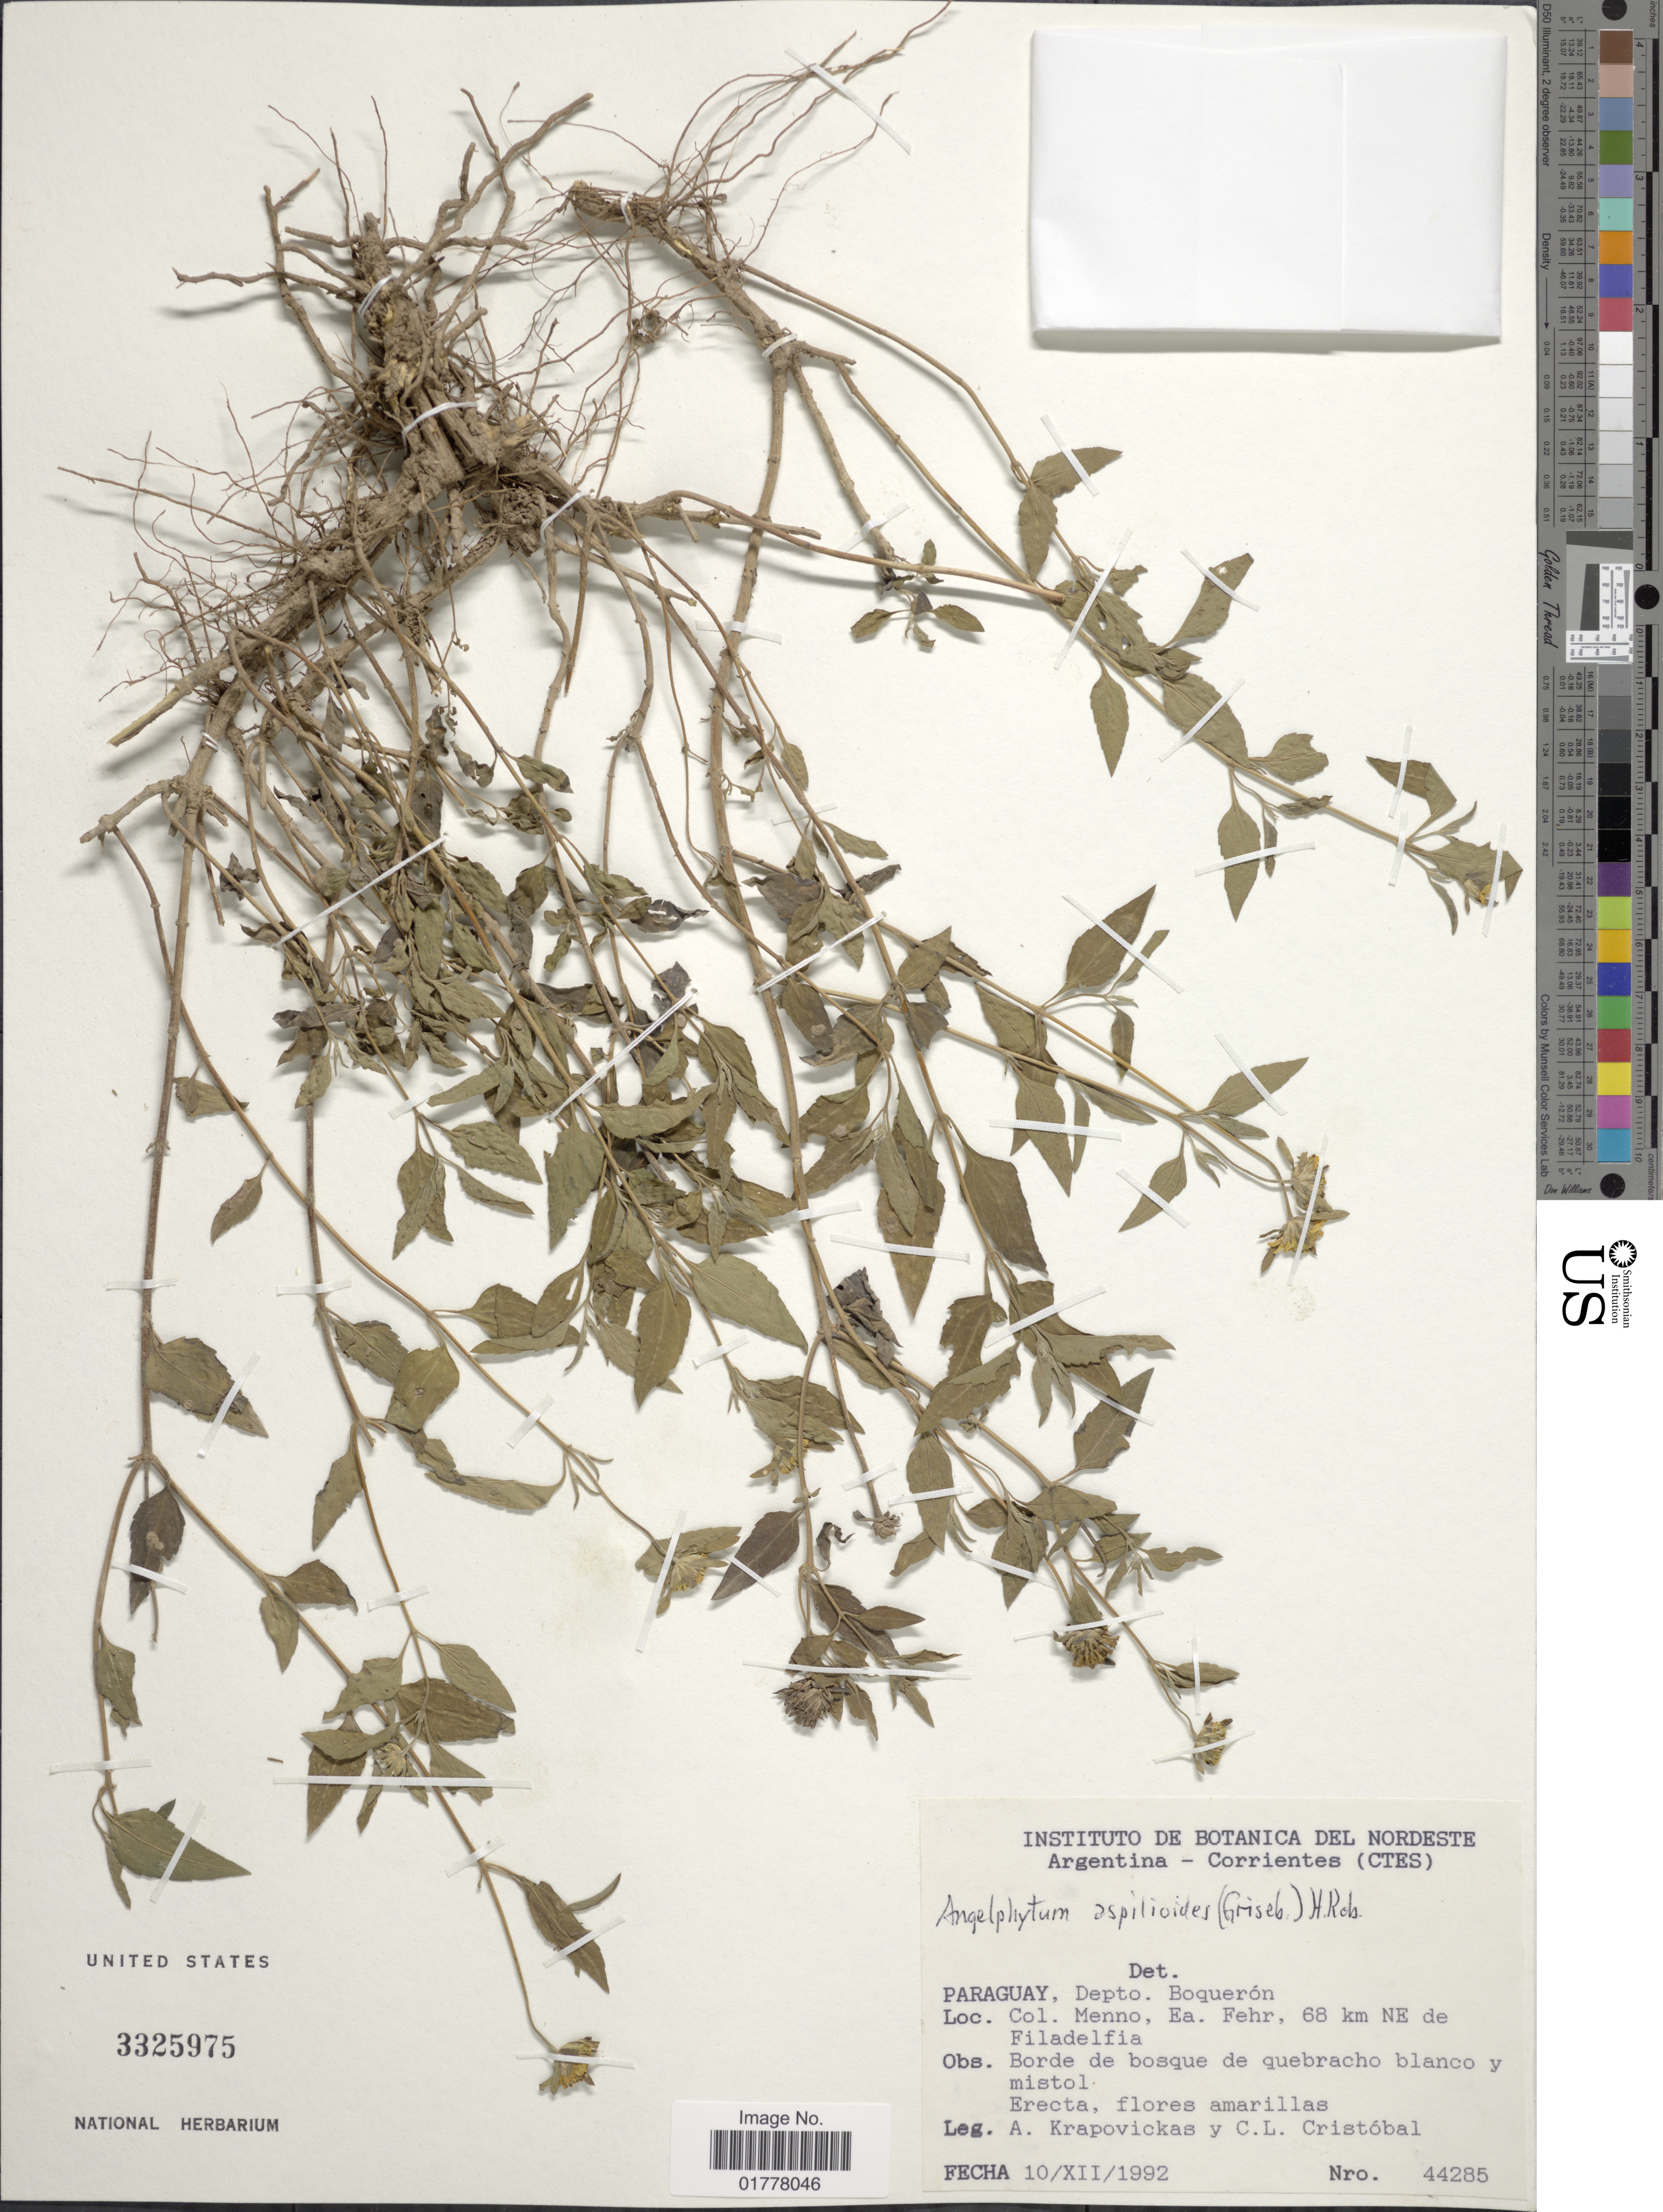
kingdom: Plantae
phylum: Tracheophyta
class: Magnoliopsida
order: Asterales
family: Asteraceae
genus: Angelphytum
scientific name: Angelphytum aspilioides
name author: (Griseb.) H. Rob.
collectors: A. Krapovickas & C. L. Cristóbal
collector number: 44285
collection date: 1992-12-10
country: Paraguay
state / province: Boqueron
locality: Paraguay, Depto. Boquerón. Col. Menno. Ea. Fehr. 68 km NE de Filadelfia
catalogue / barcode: US 3325975